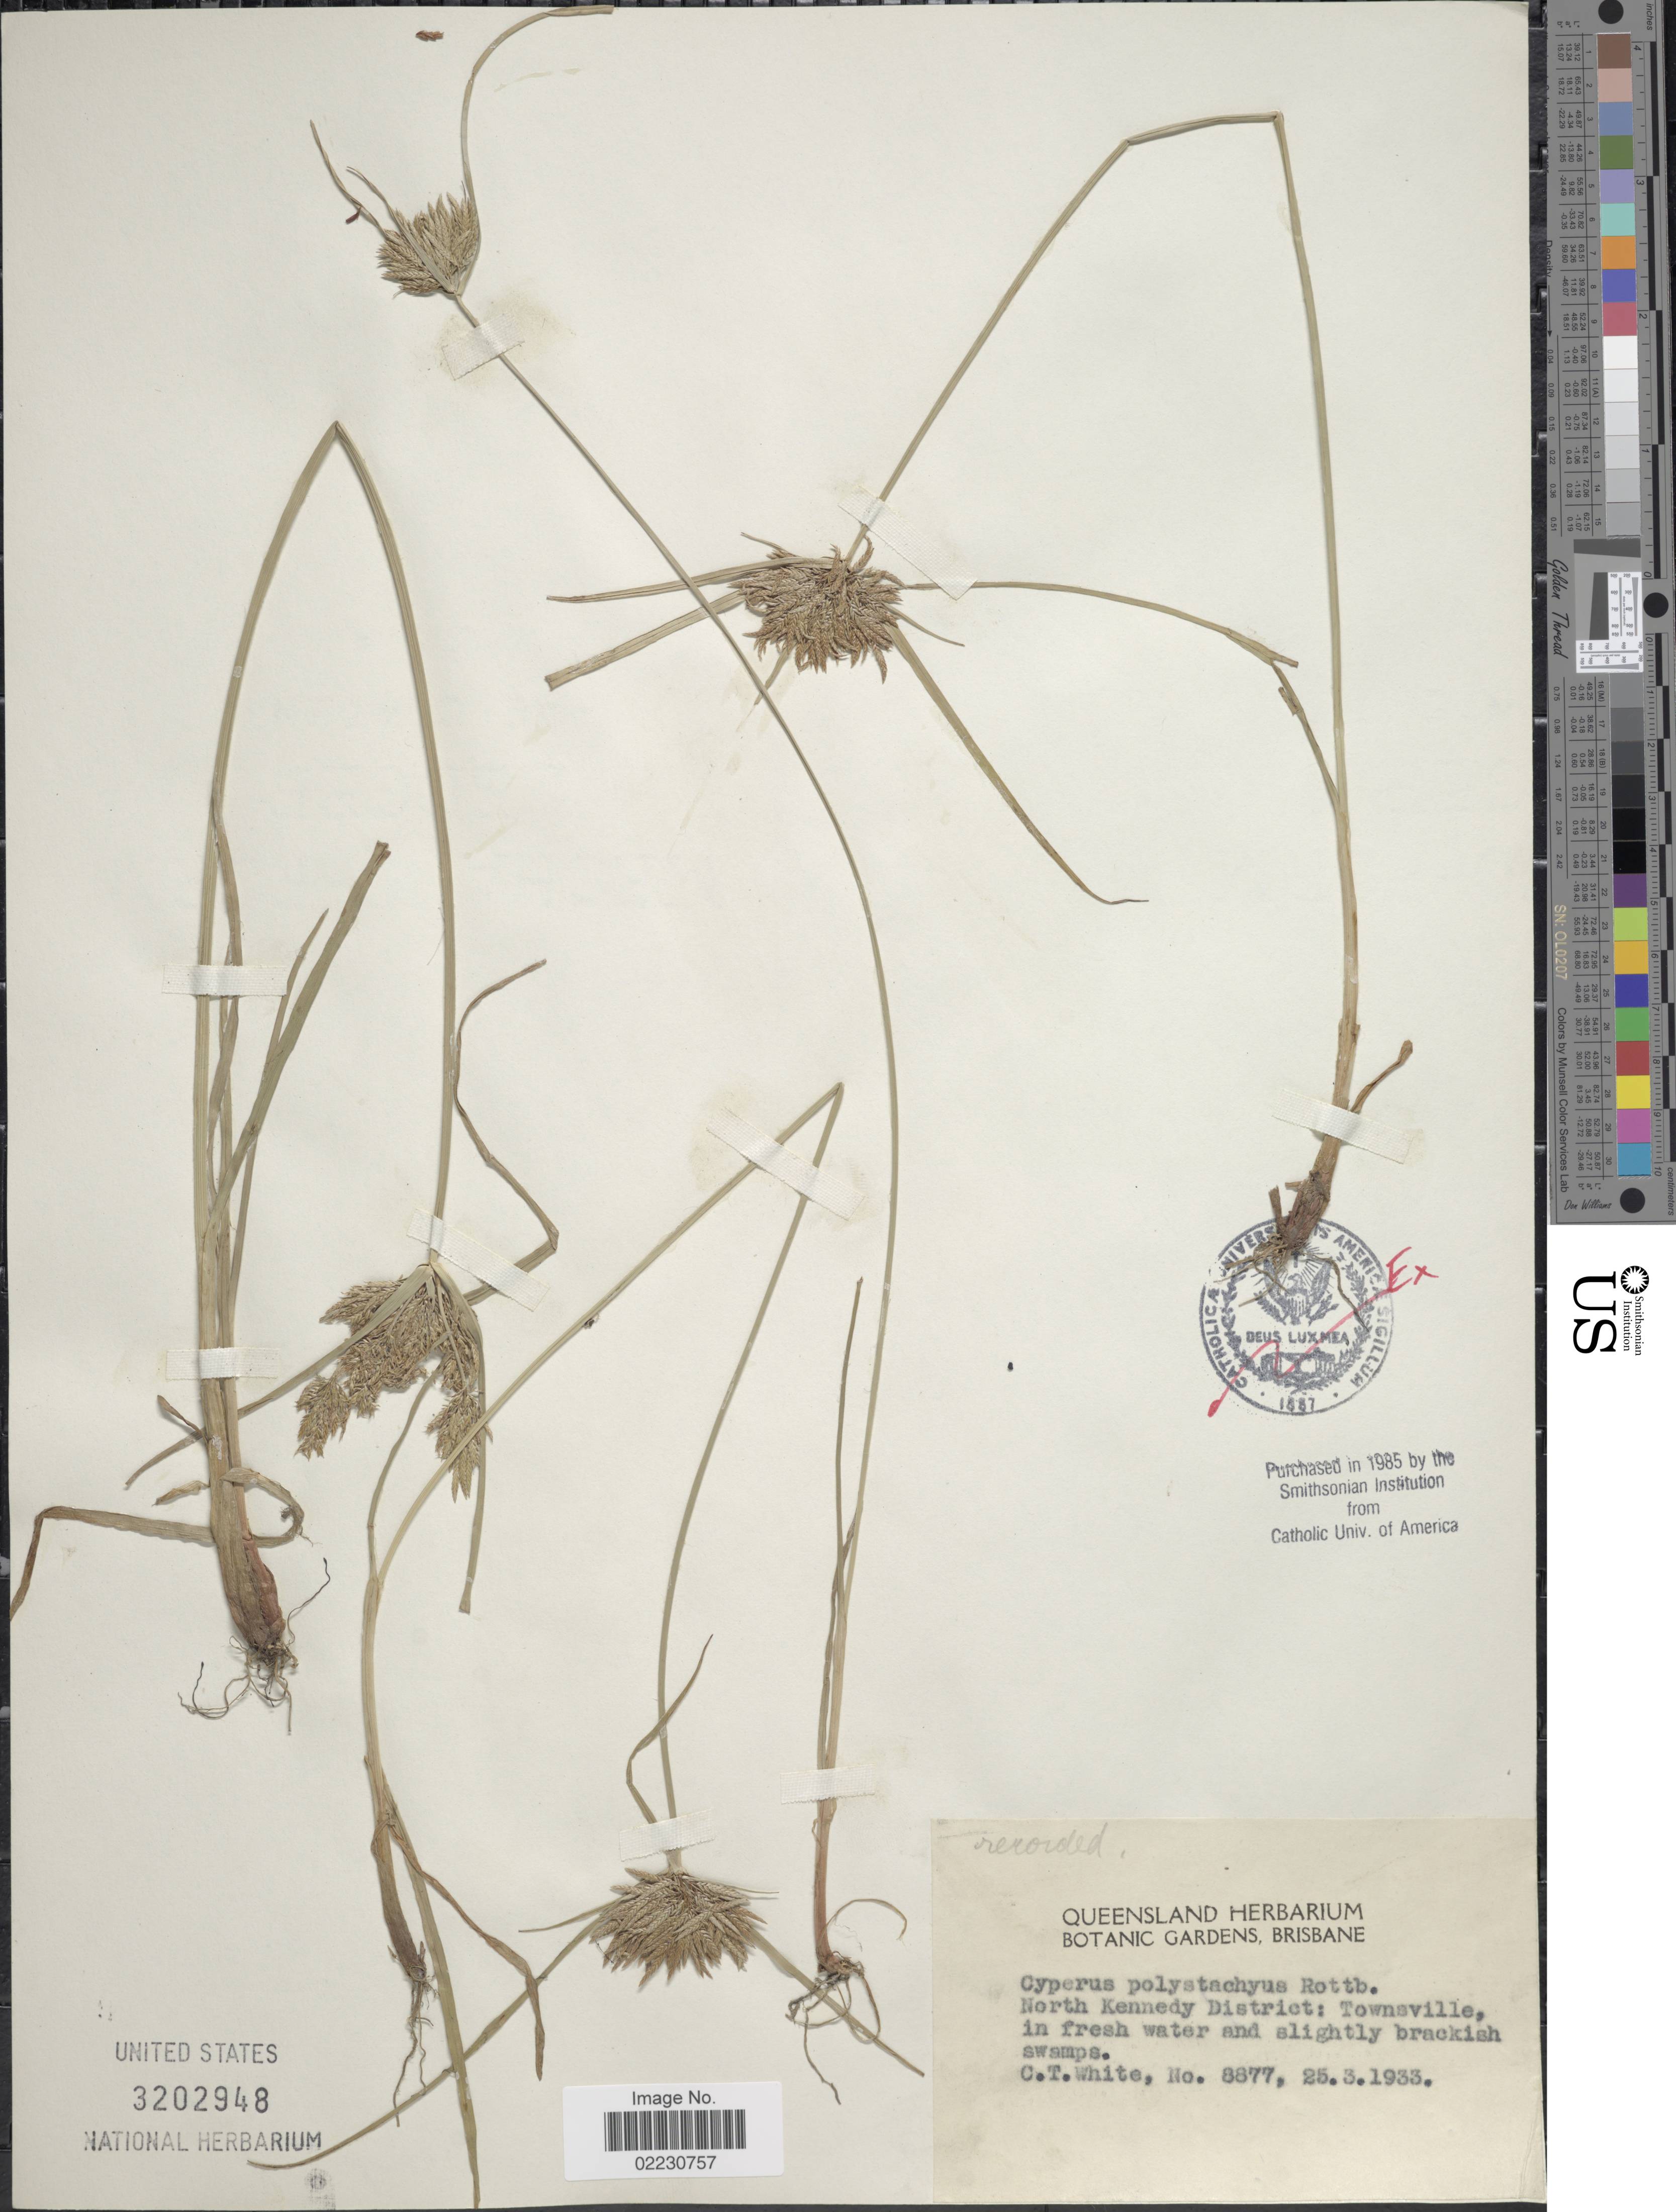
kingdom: Plantae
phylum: Tracheophyta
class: Liliopsida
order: Poales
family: Cyperaceae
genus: Cyperus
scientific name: Cyperus polystachyos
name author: Rottb.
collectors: C. T. White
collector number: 8877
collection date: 1933-03-25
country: Australia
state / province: Queensland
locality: North Kennedy District, Townsville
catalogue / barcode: US 3202948